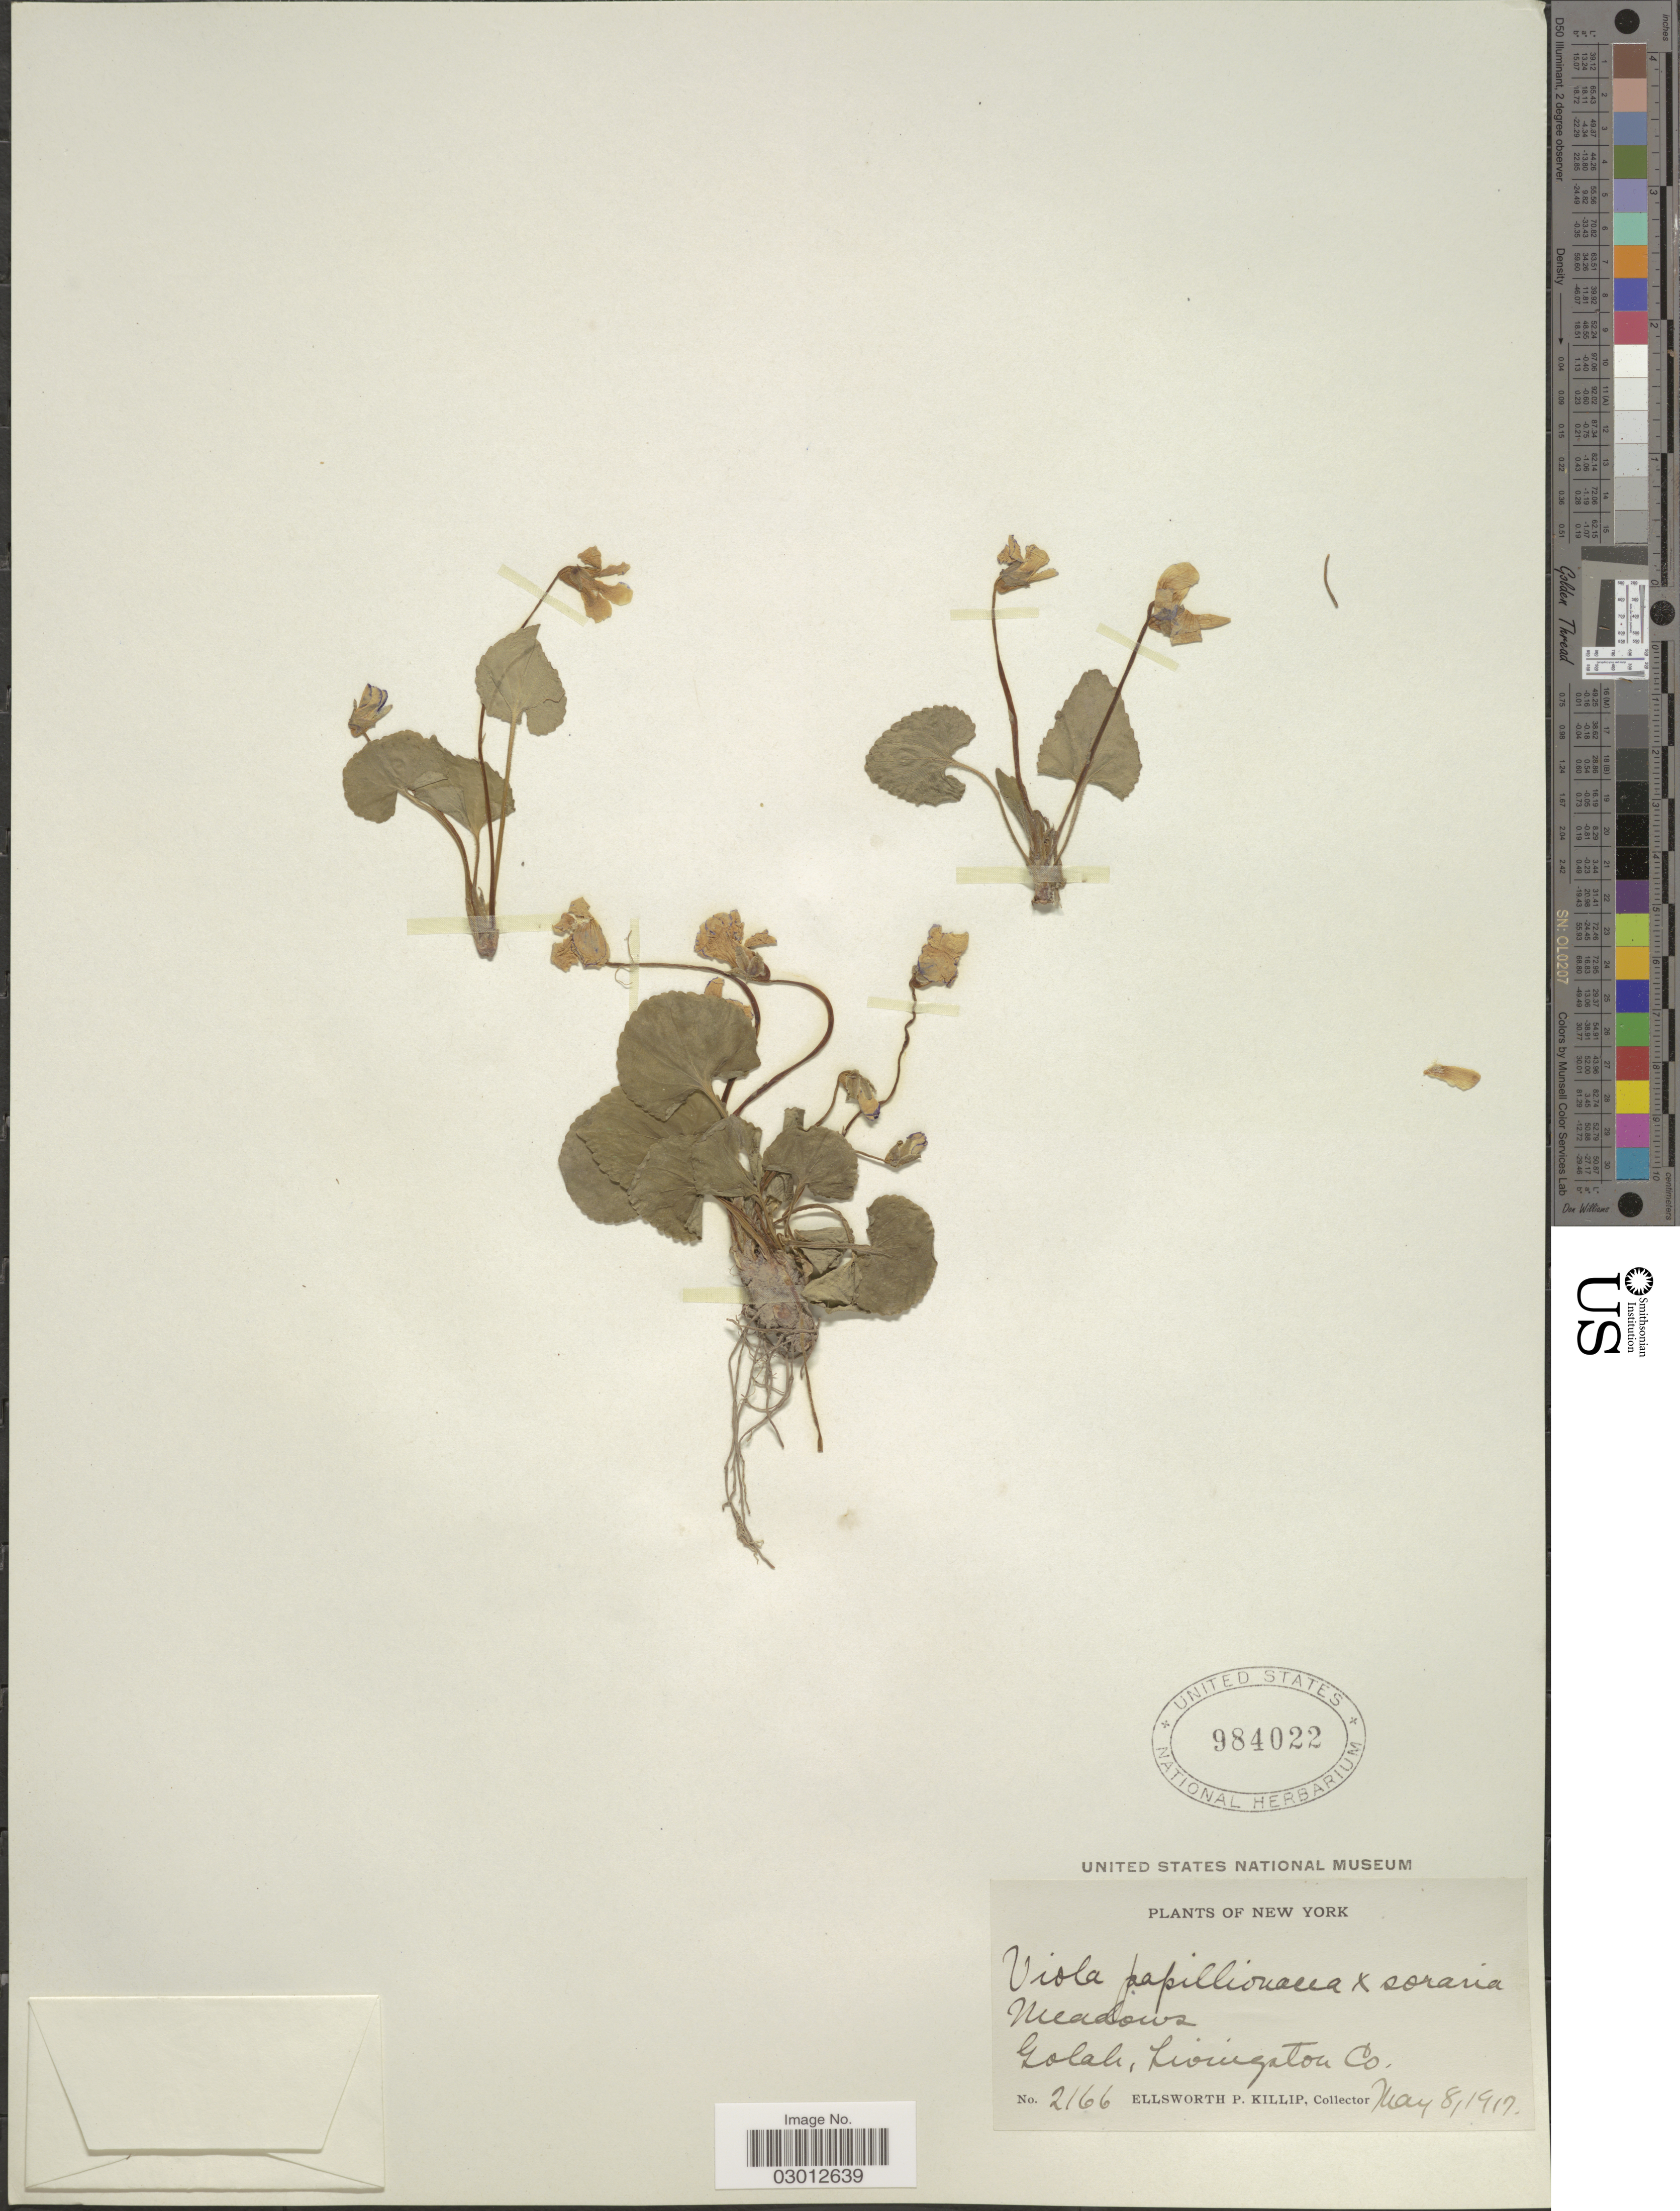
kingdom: Plantae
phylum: Tracheophyta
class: Magnoliopsida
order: Malpighiales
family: Violaceae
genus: Viola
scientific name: Viola papilionacea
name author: Pursh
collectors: E. P. Killip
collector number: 2166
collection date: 1917-05-08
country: United States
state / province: New York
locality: Meadows, Golah, Livingston Co.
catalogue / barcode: US 984022